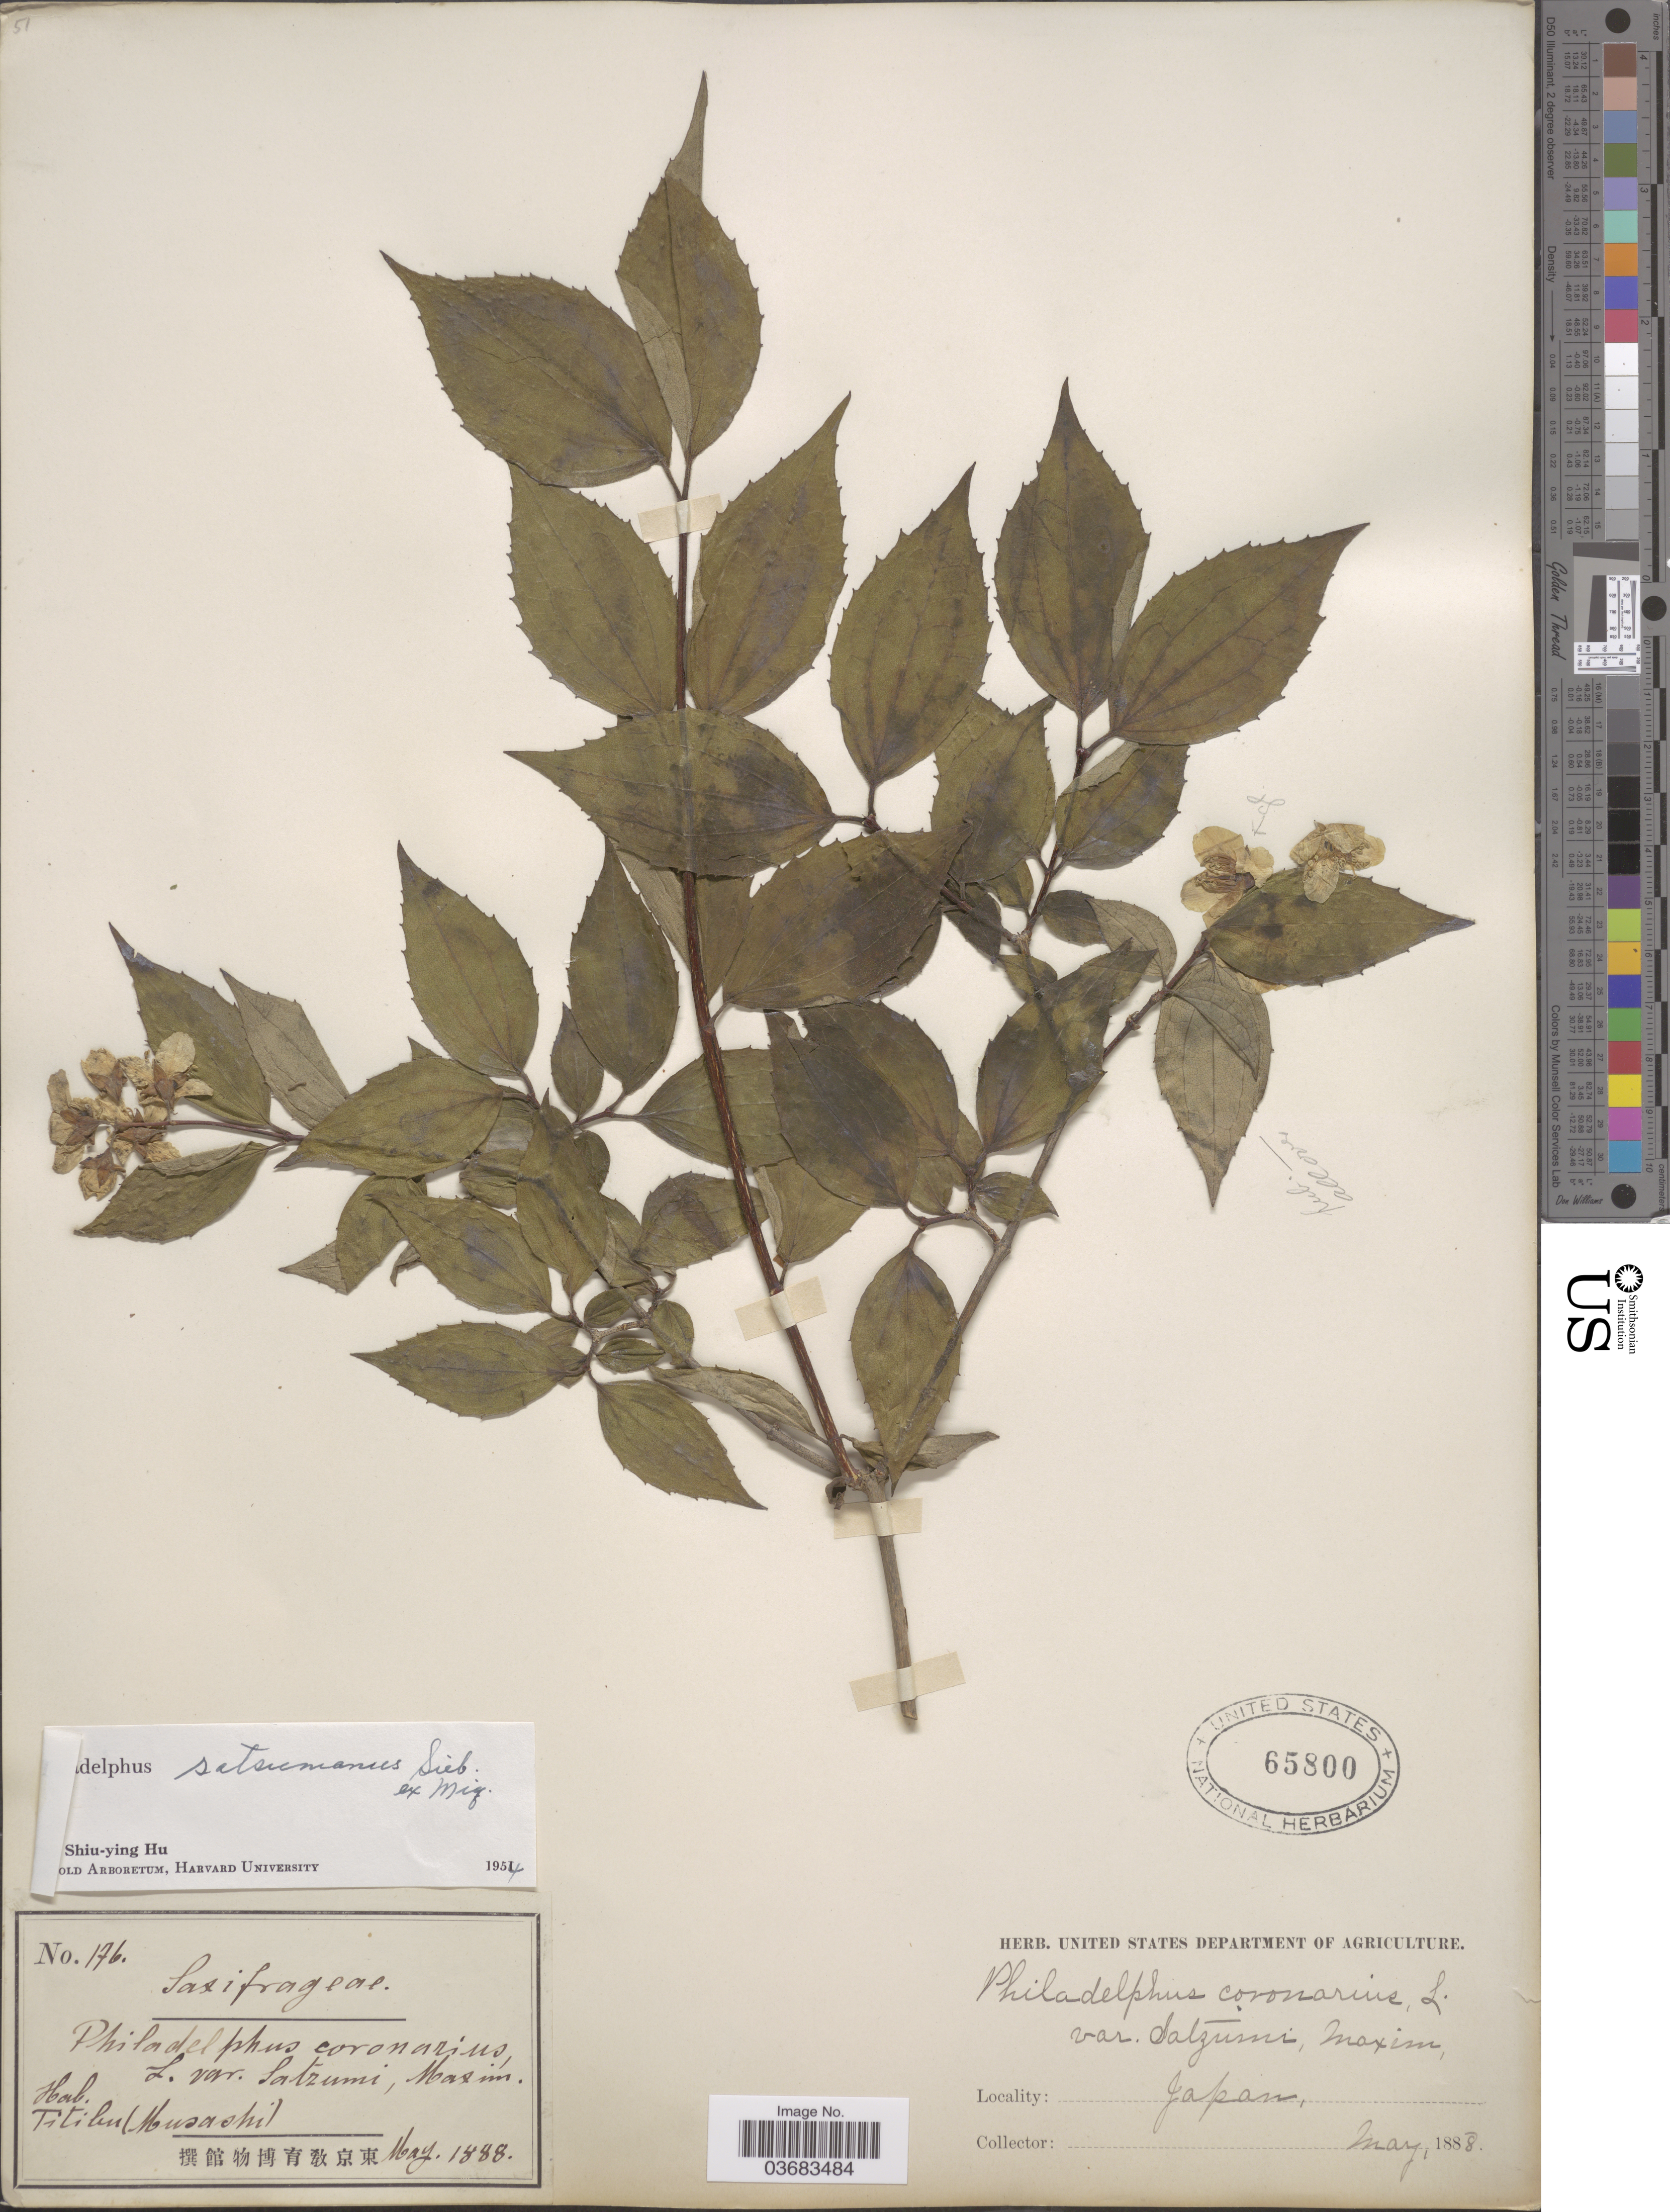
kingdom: Plantae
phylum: Tracheophyta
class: Magnoliopsida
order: Cornales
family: Hydrangeaceae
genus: Philadelphus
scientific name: Philadelphus satsumanus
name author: Miq.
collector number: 176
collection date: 1888-05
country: Japan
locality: Titibu (Musashi).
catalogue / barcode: US 65800